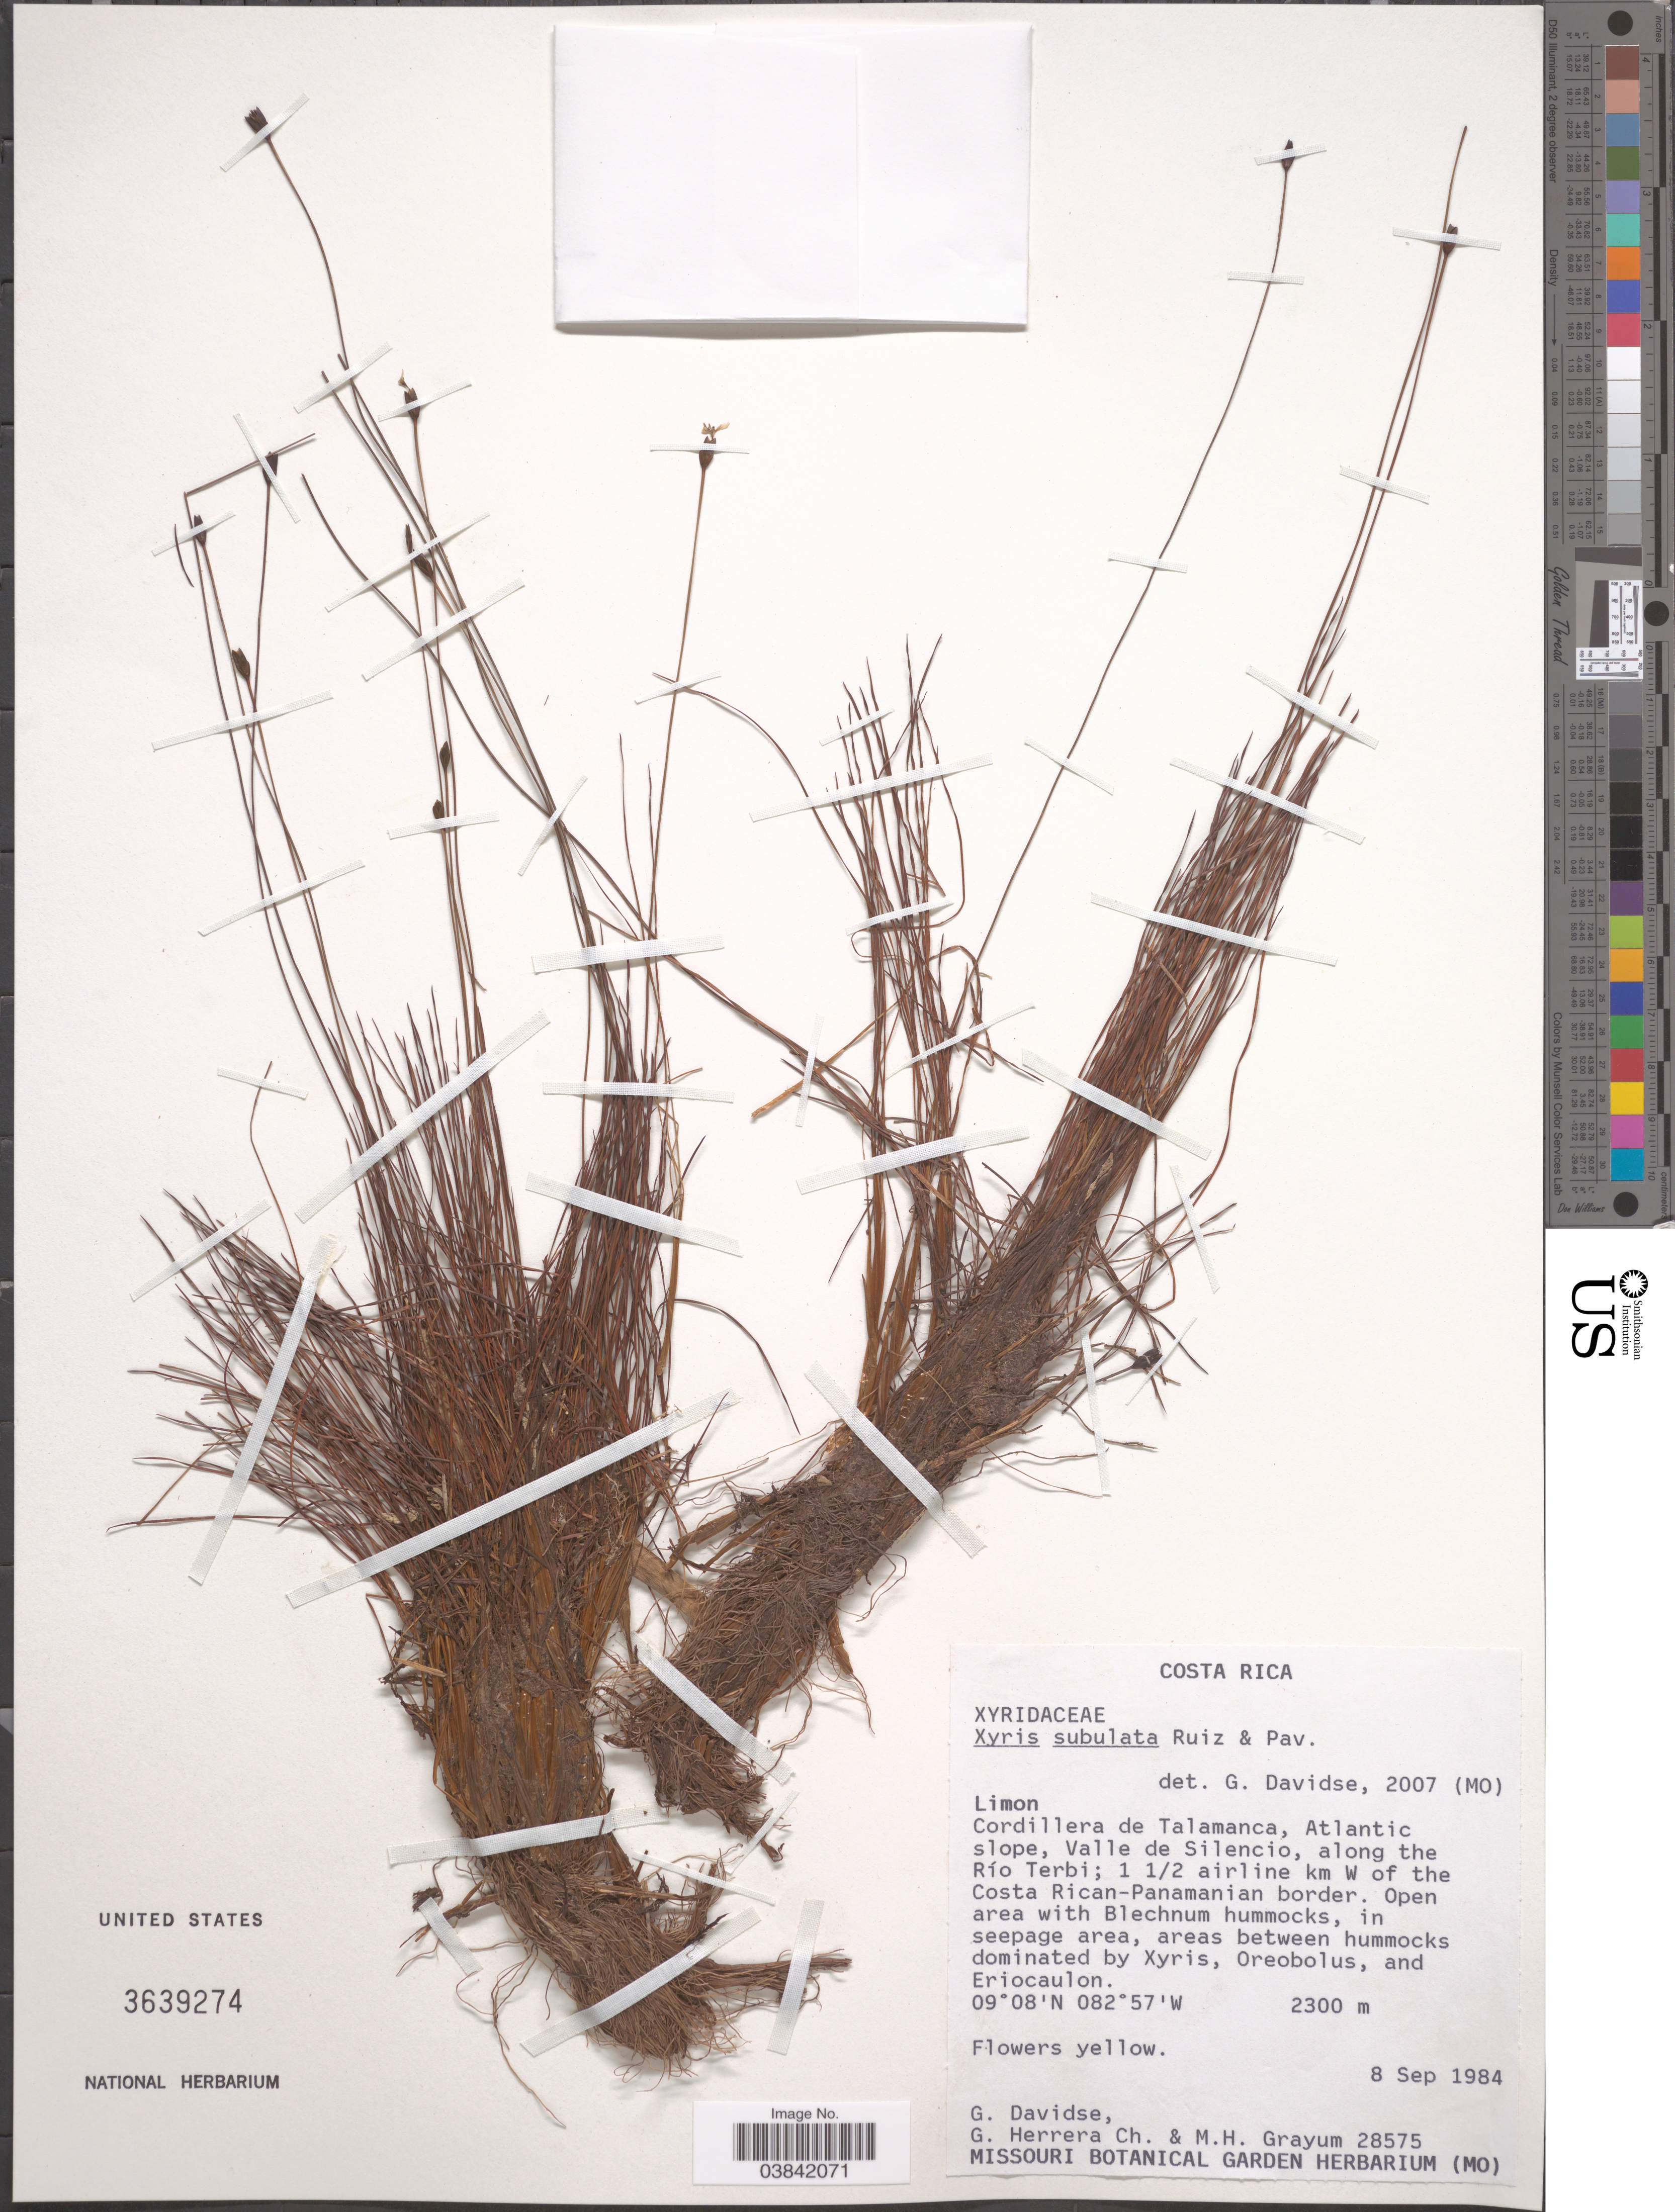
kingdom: Plantae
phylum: Tracheophyta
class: Liliopsida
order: Poales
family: Xyridaceae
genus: Xyris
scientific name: Xyris subulata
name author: Ruiz & Pav.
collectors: G. Davidse, G. Herrera Ch. & M. H. Grayum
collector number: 28575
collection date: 1984-09-08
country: Costa Rica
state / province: Limón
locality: Cordillera de Talamanca, Atlantic slope, Valle de Silencio, along the Río Terbi; 1 ½ airline km W of the Costa Rican-Panamanian border.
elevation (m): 2300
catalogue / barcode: US 3639274